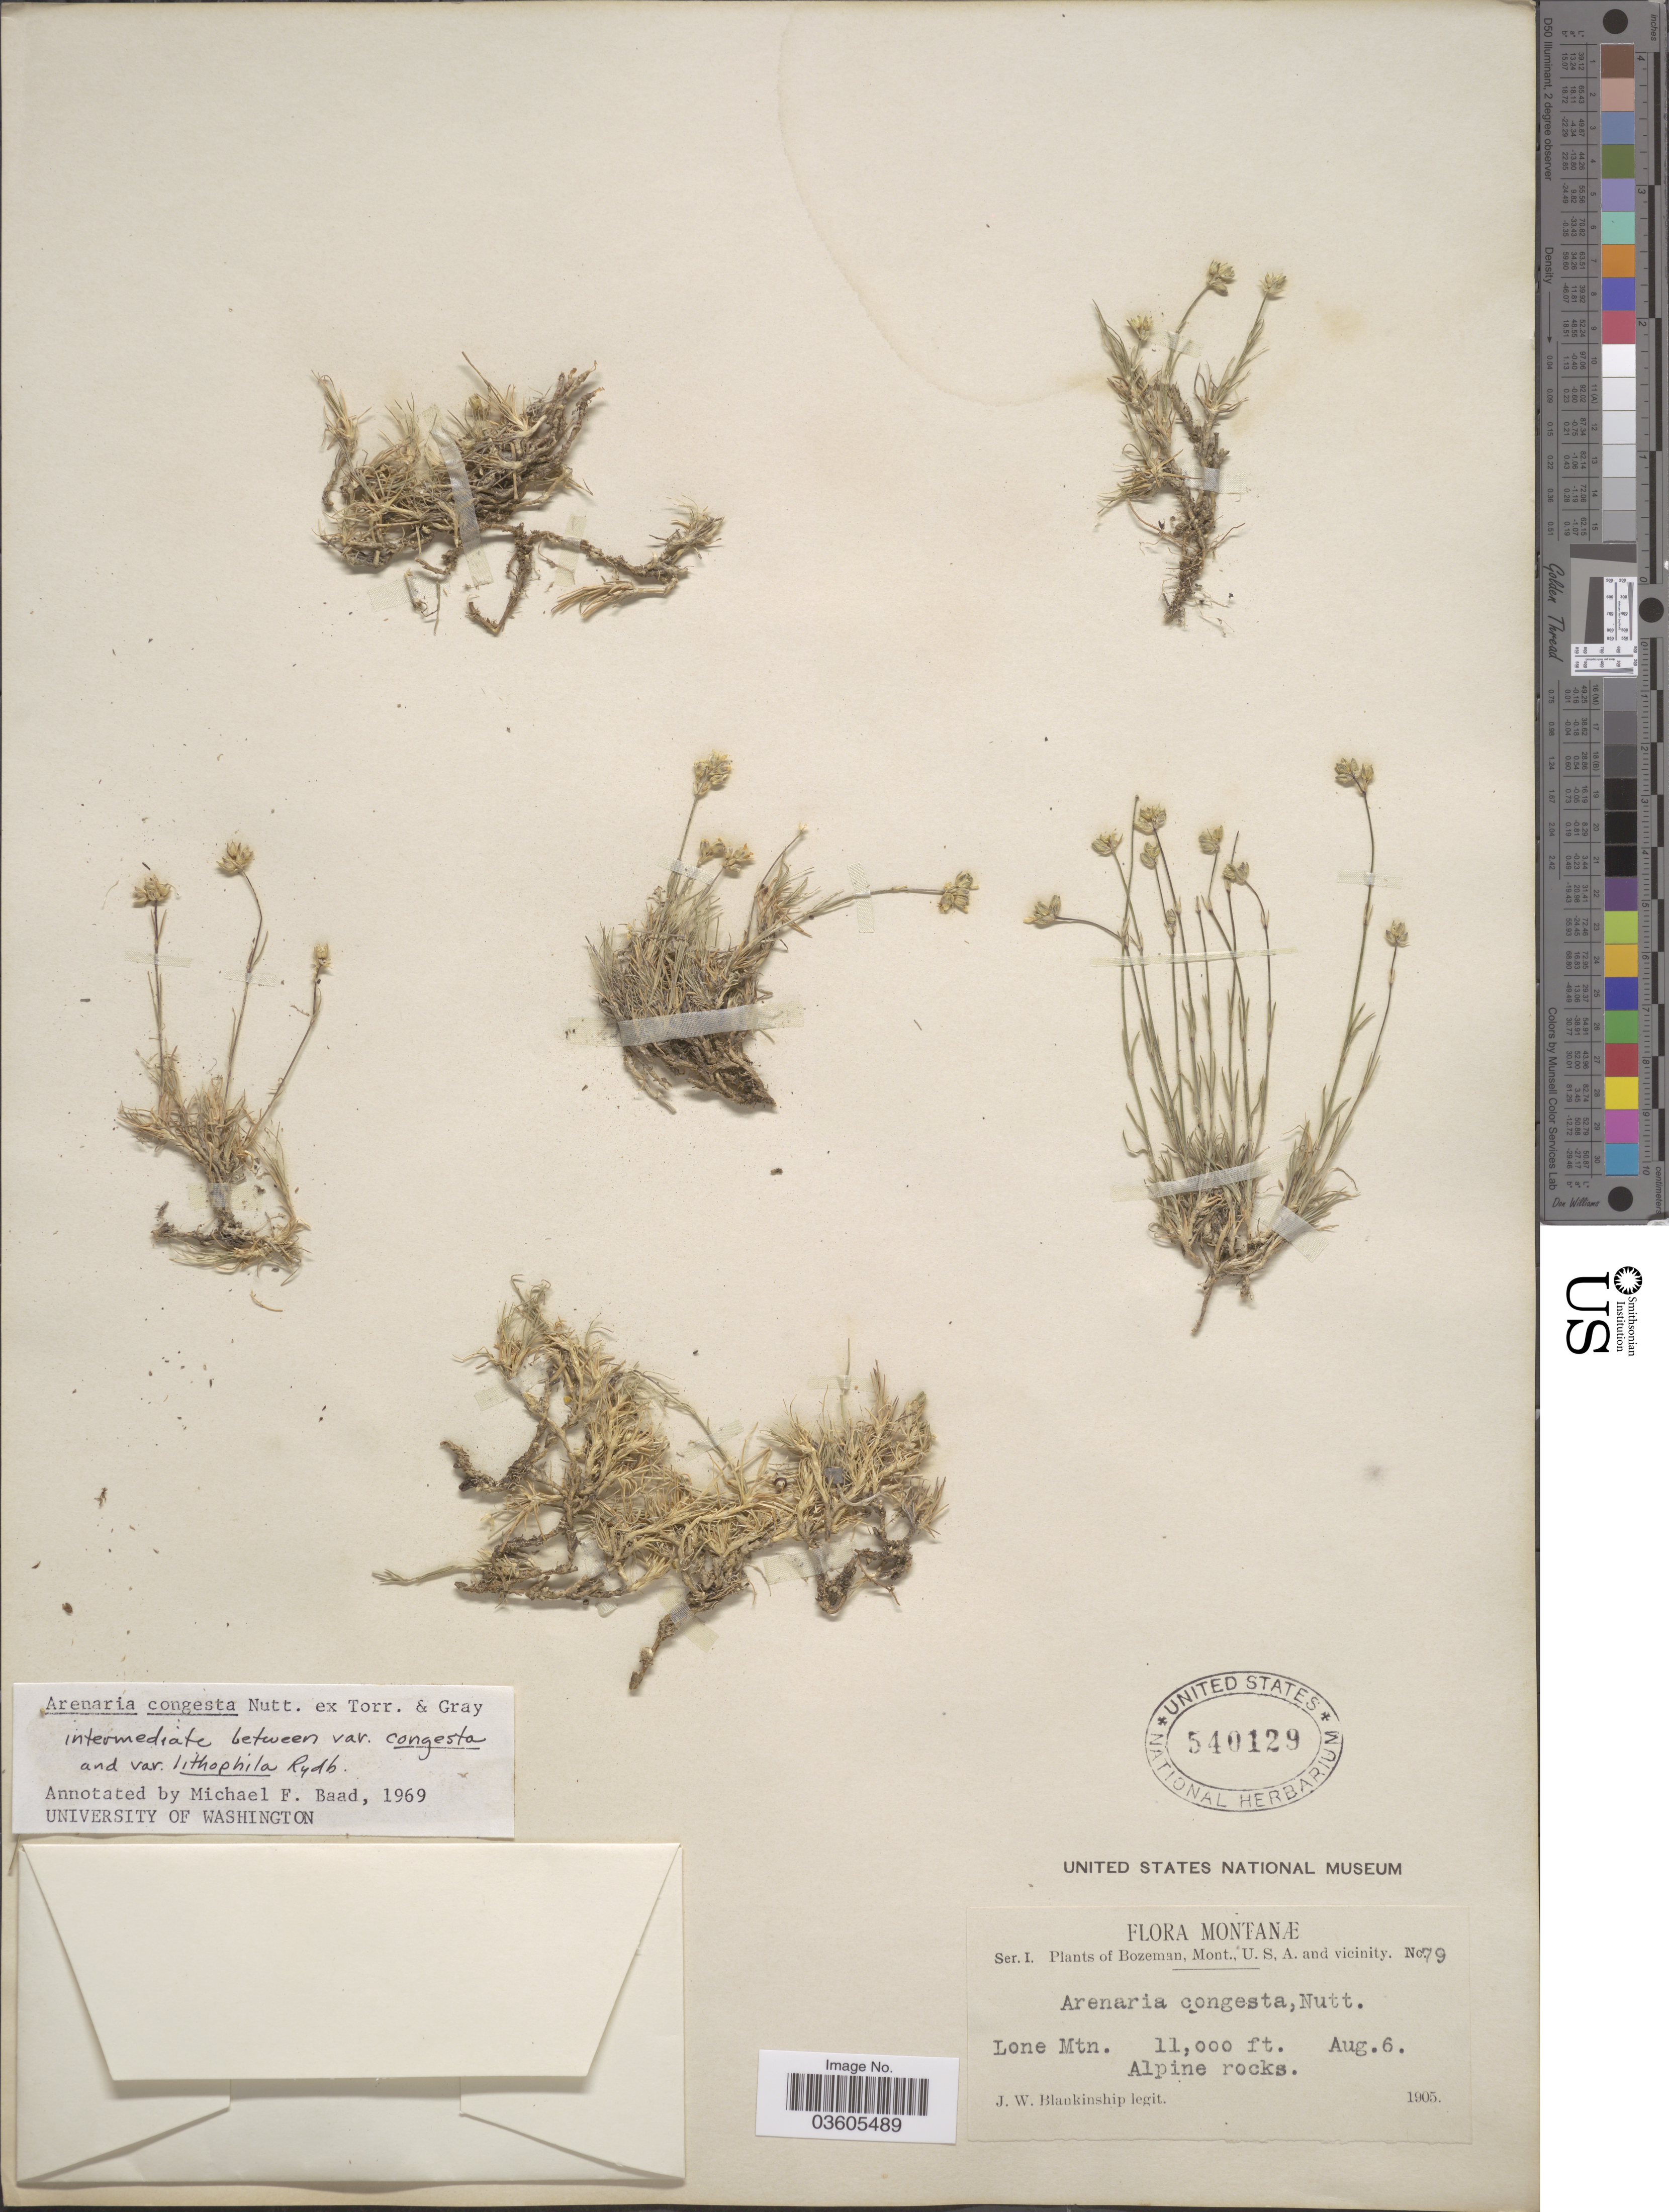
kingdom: Plantae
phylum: Tracheophyta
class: Magnoliopsida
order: Caryophyllales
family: Caryophyllaceae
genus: Eremogone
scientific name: Eremogone congesta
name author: (Nutt.) Ikonn.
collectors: J. W. Blankinship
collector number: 79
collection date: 1905-08-06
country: United States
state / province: Montana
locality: Bozeman, Mont., U.S, A. and vicinity. Lone Mtn. Alpine rocks.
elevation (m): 3353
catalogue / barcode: US 540129